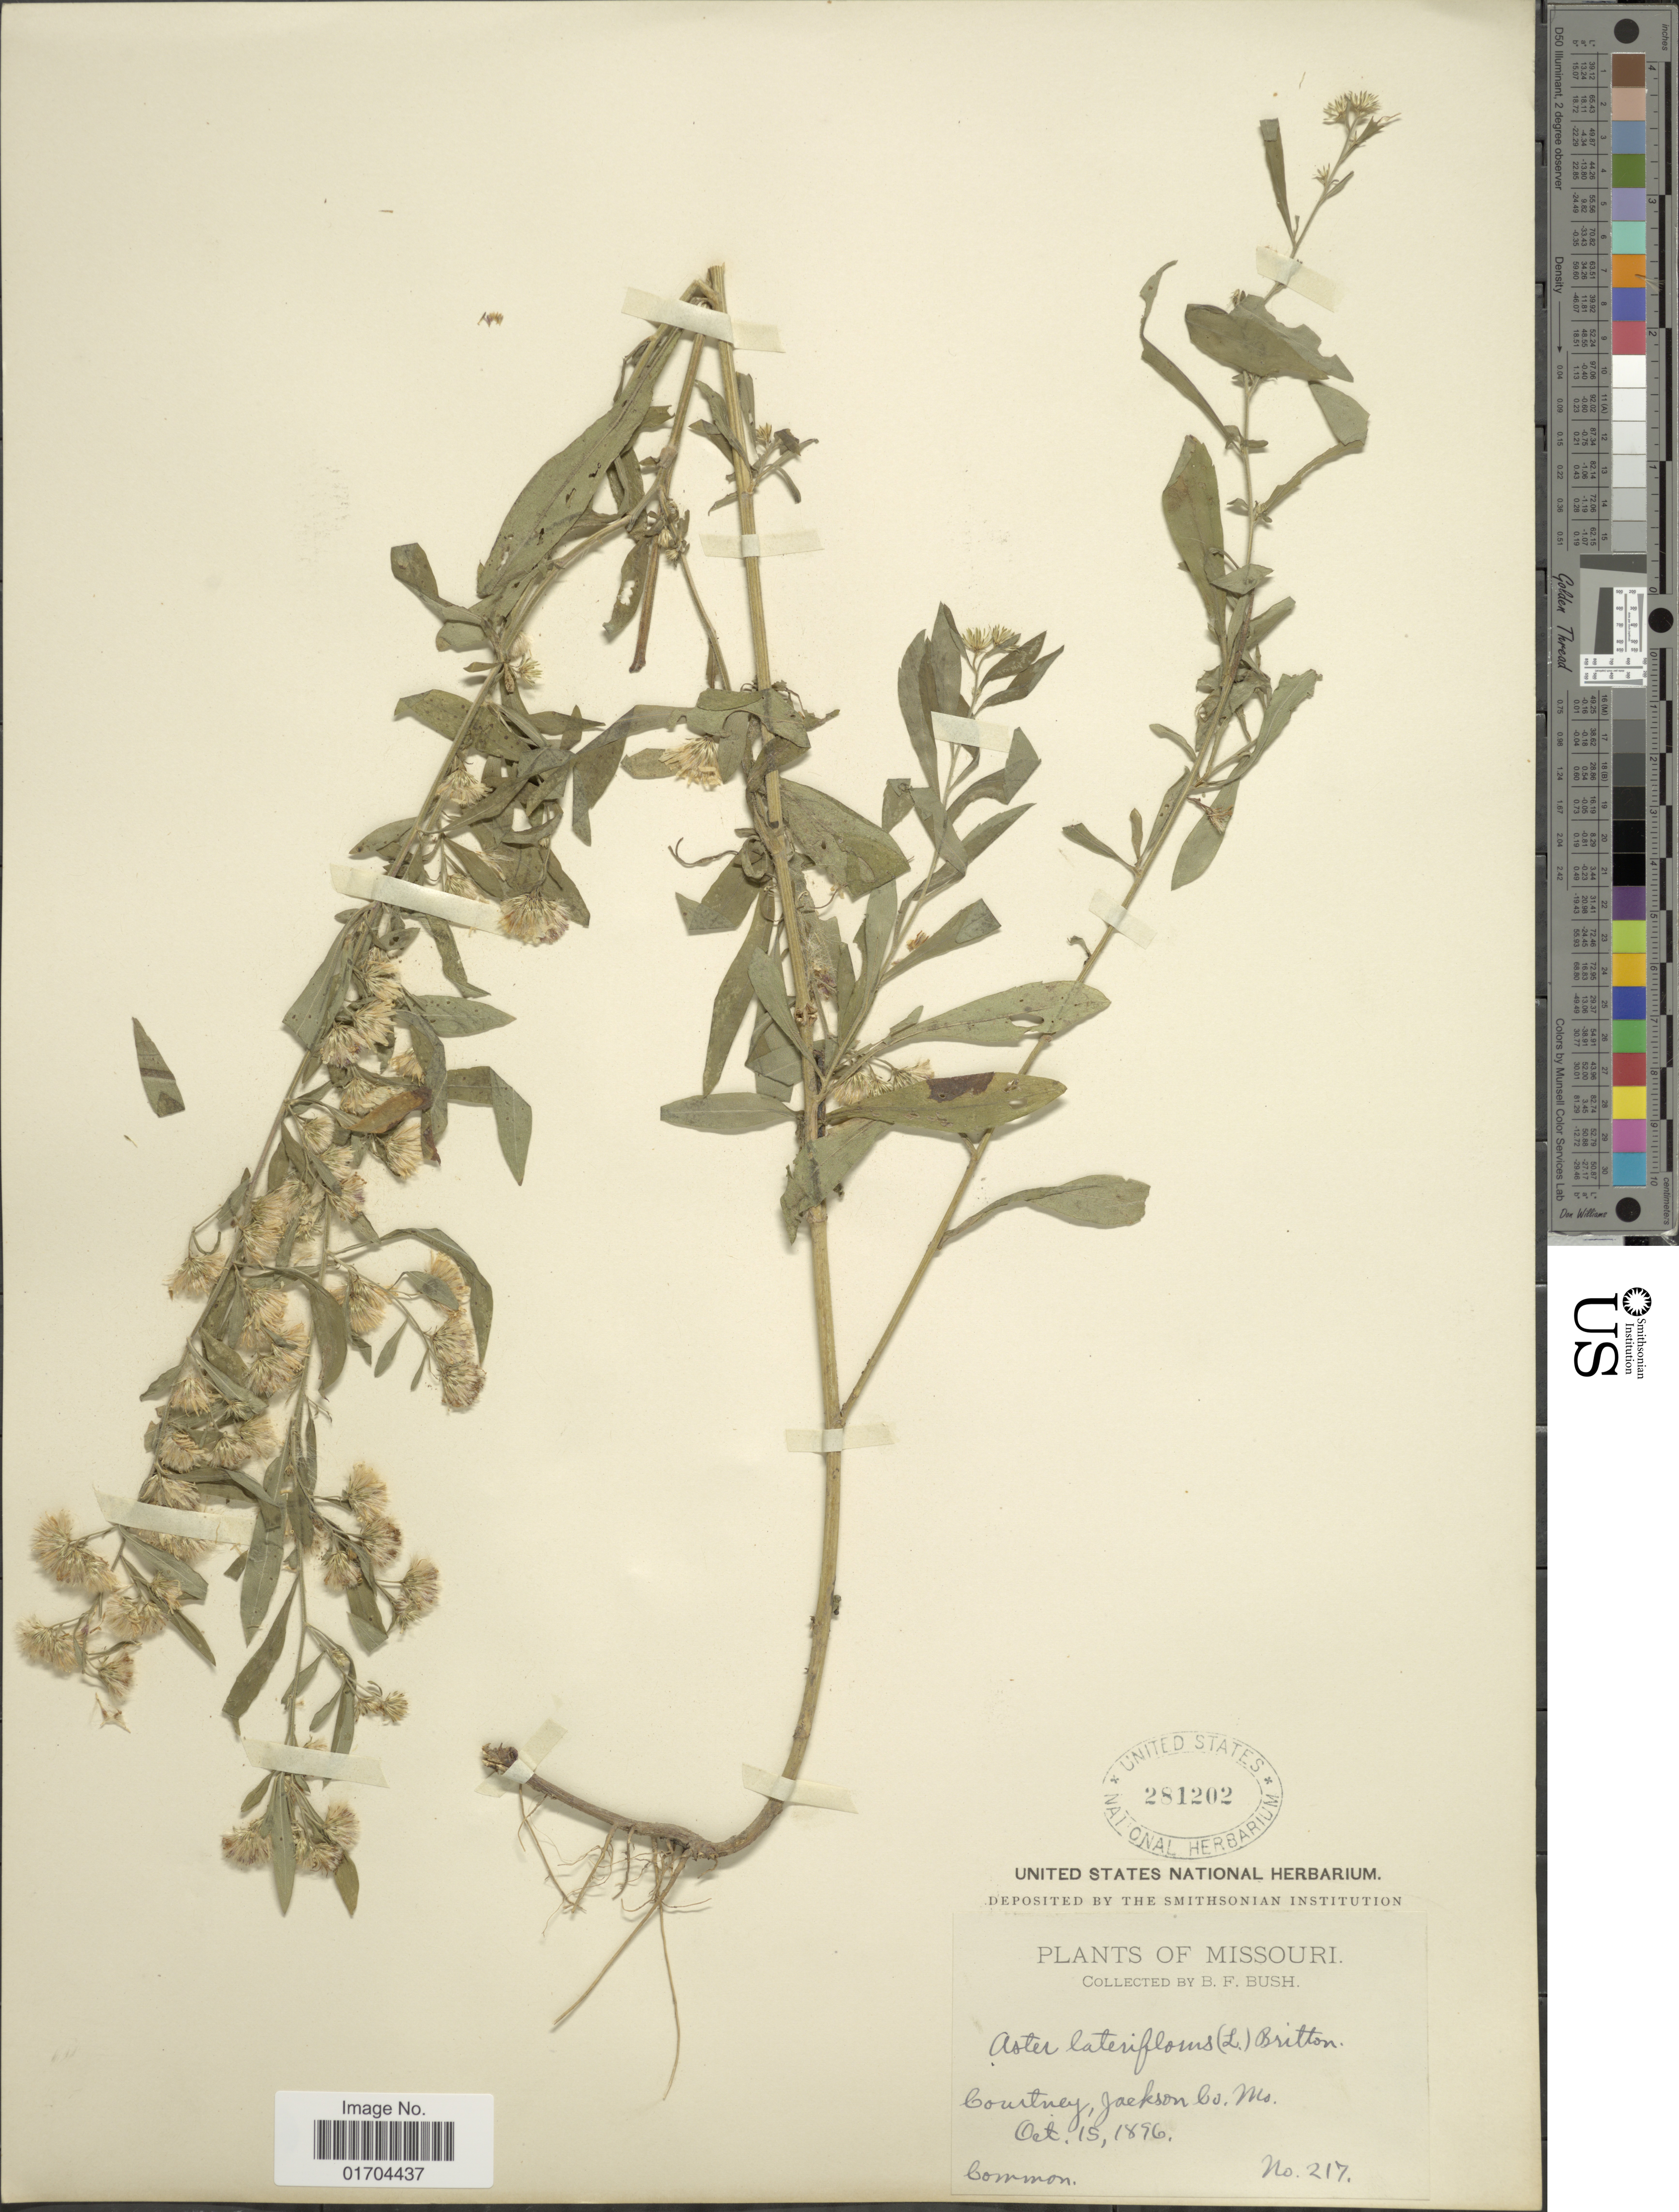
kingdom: Plantae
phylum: Tracheophyta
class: Magnoliopsida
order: Asterales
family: Asteraceae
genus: Symphyotrichum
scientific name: Symphyotrichum sp.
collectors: B. F. Bush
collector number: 217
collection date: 1896-10-15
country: United States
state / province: Missouri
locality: Courtney, Jackson Co.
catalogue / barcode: US 281202